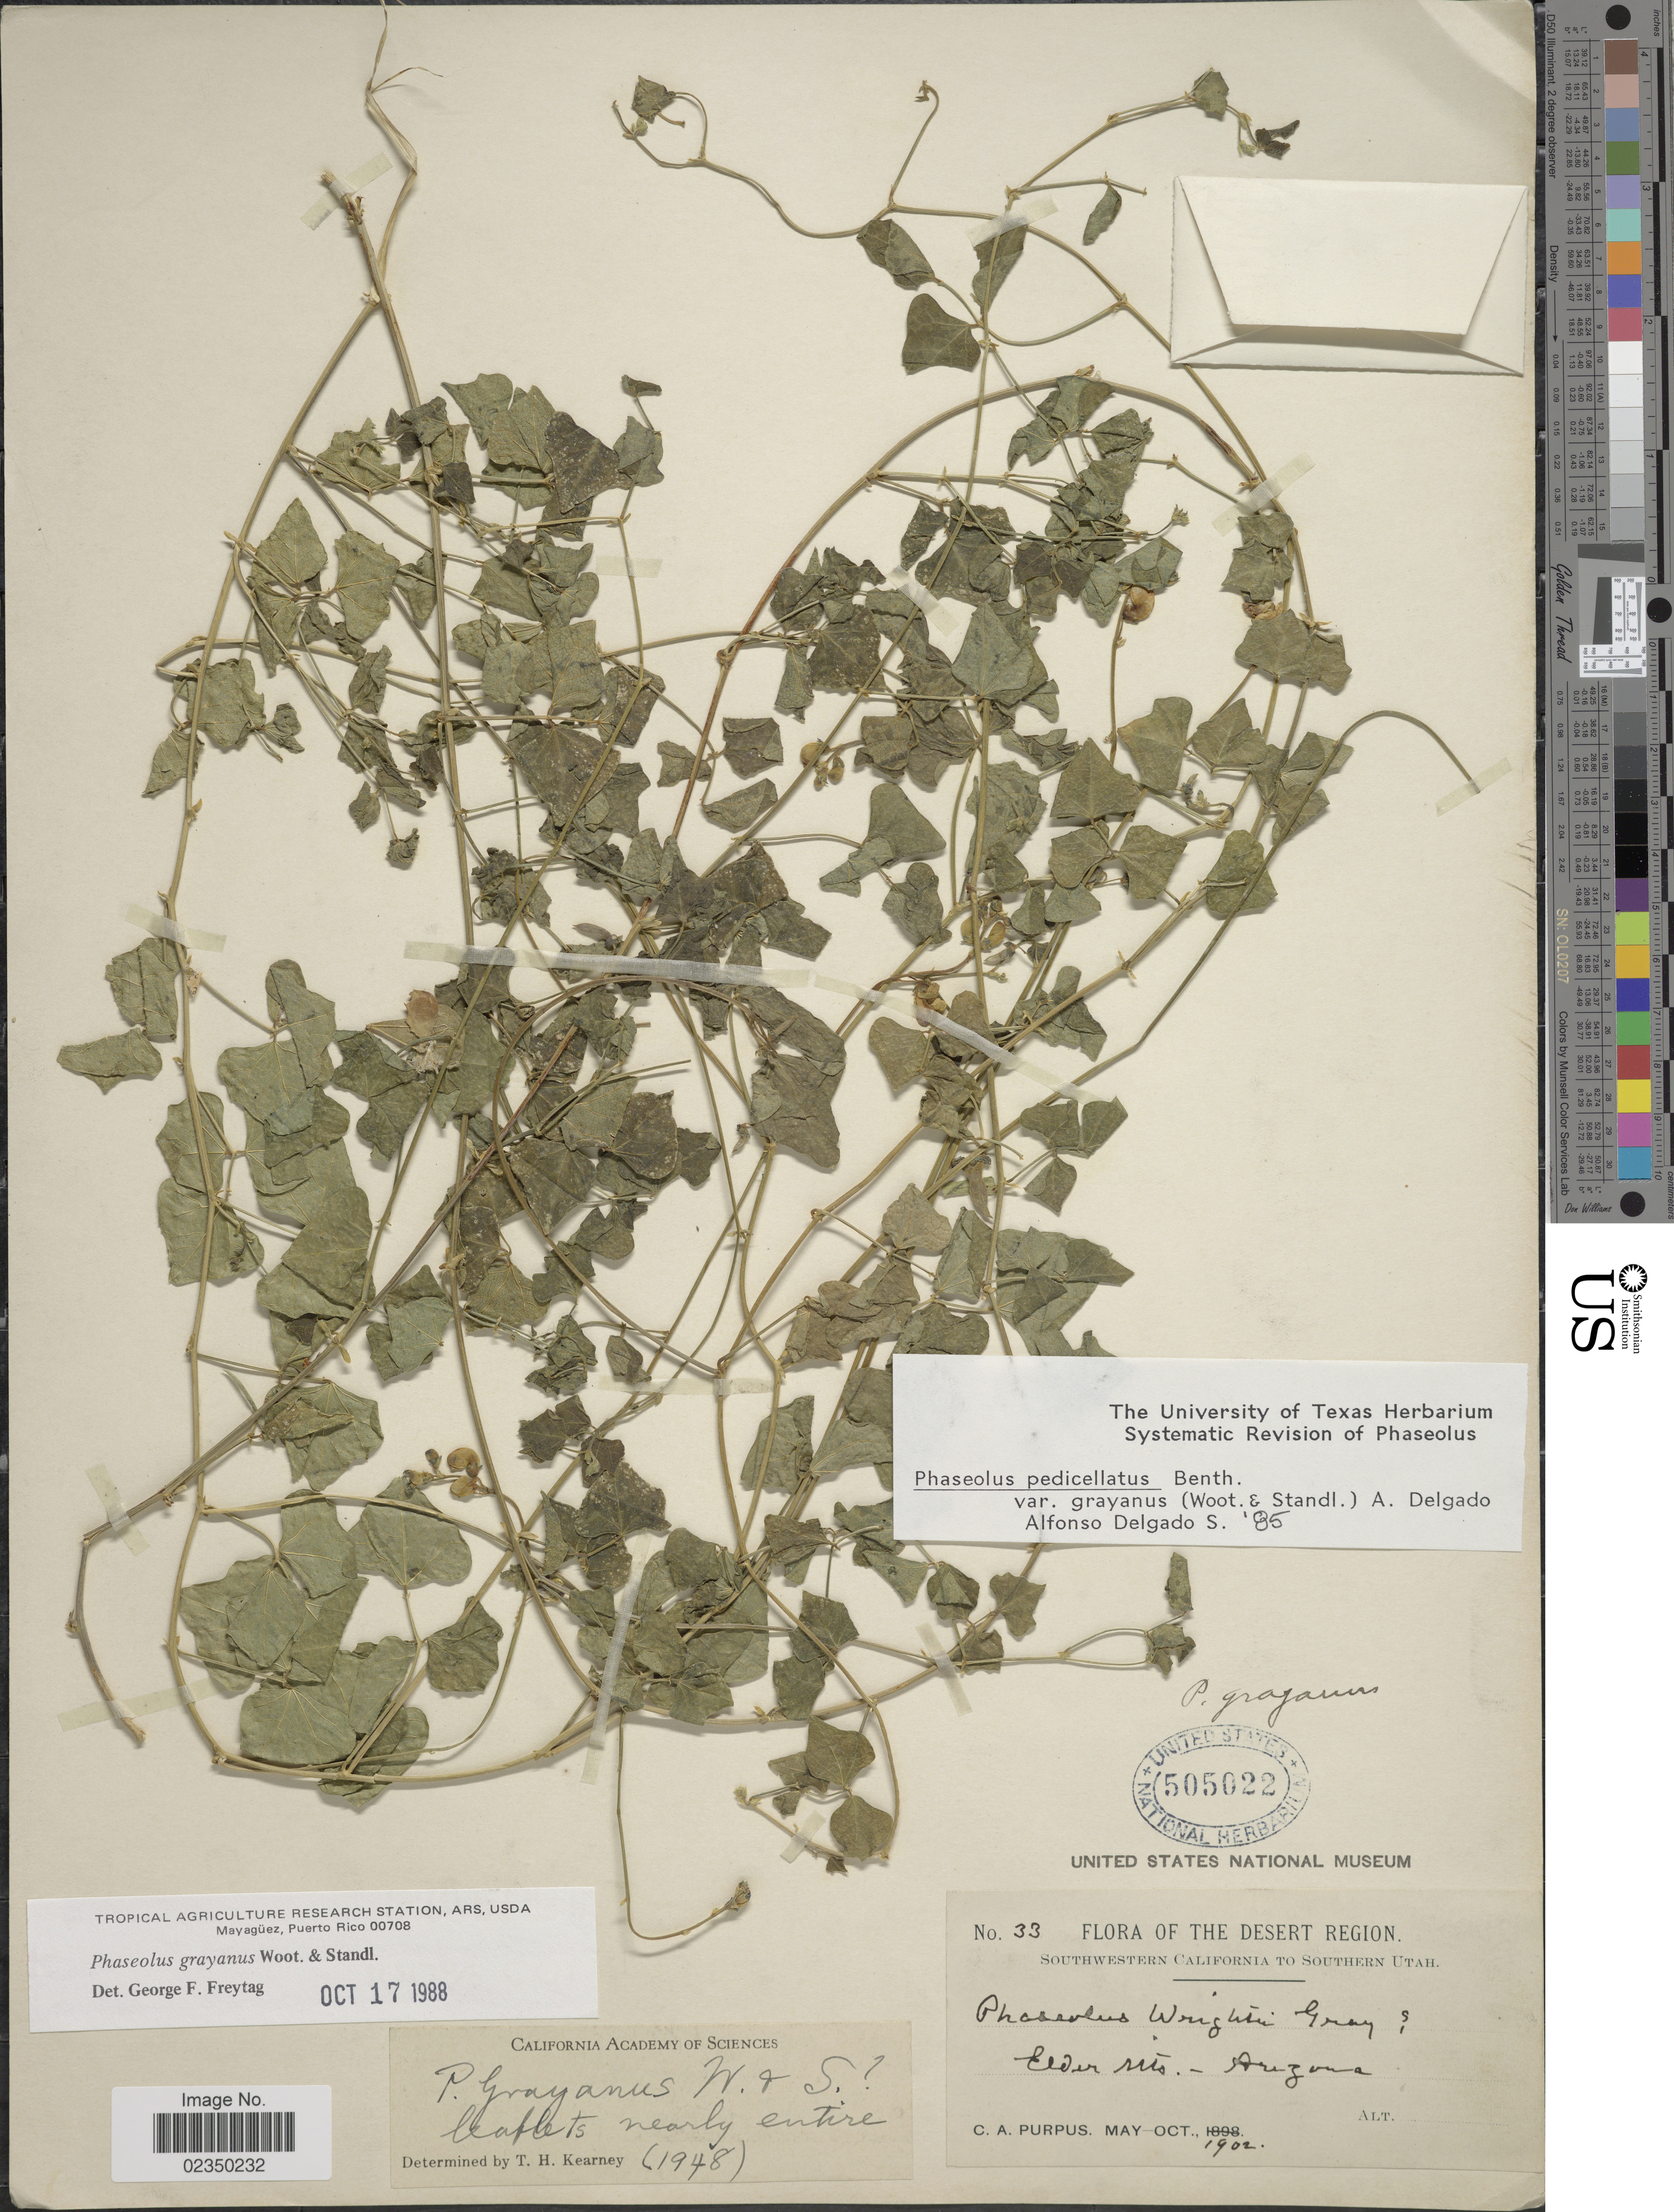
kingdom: Plantae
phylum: Tracheophyta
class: Magnoliopsida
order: Fabales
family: Fabaceae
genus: Phaseolus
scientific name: Phaseolus grayanus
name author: Wooton & Standl.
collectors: C. A. Purpus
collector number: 33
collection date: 1902-05/1902-10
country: United States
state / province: Arizona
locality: The Desert Region, Elder Mts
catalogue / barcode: US 505022